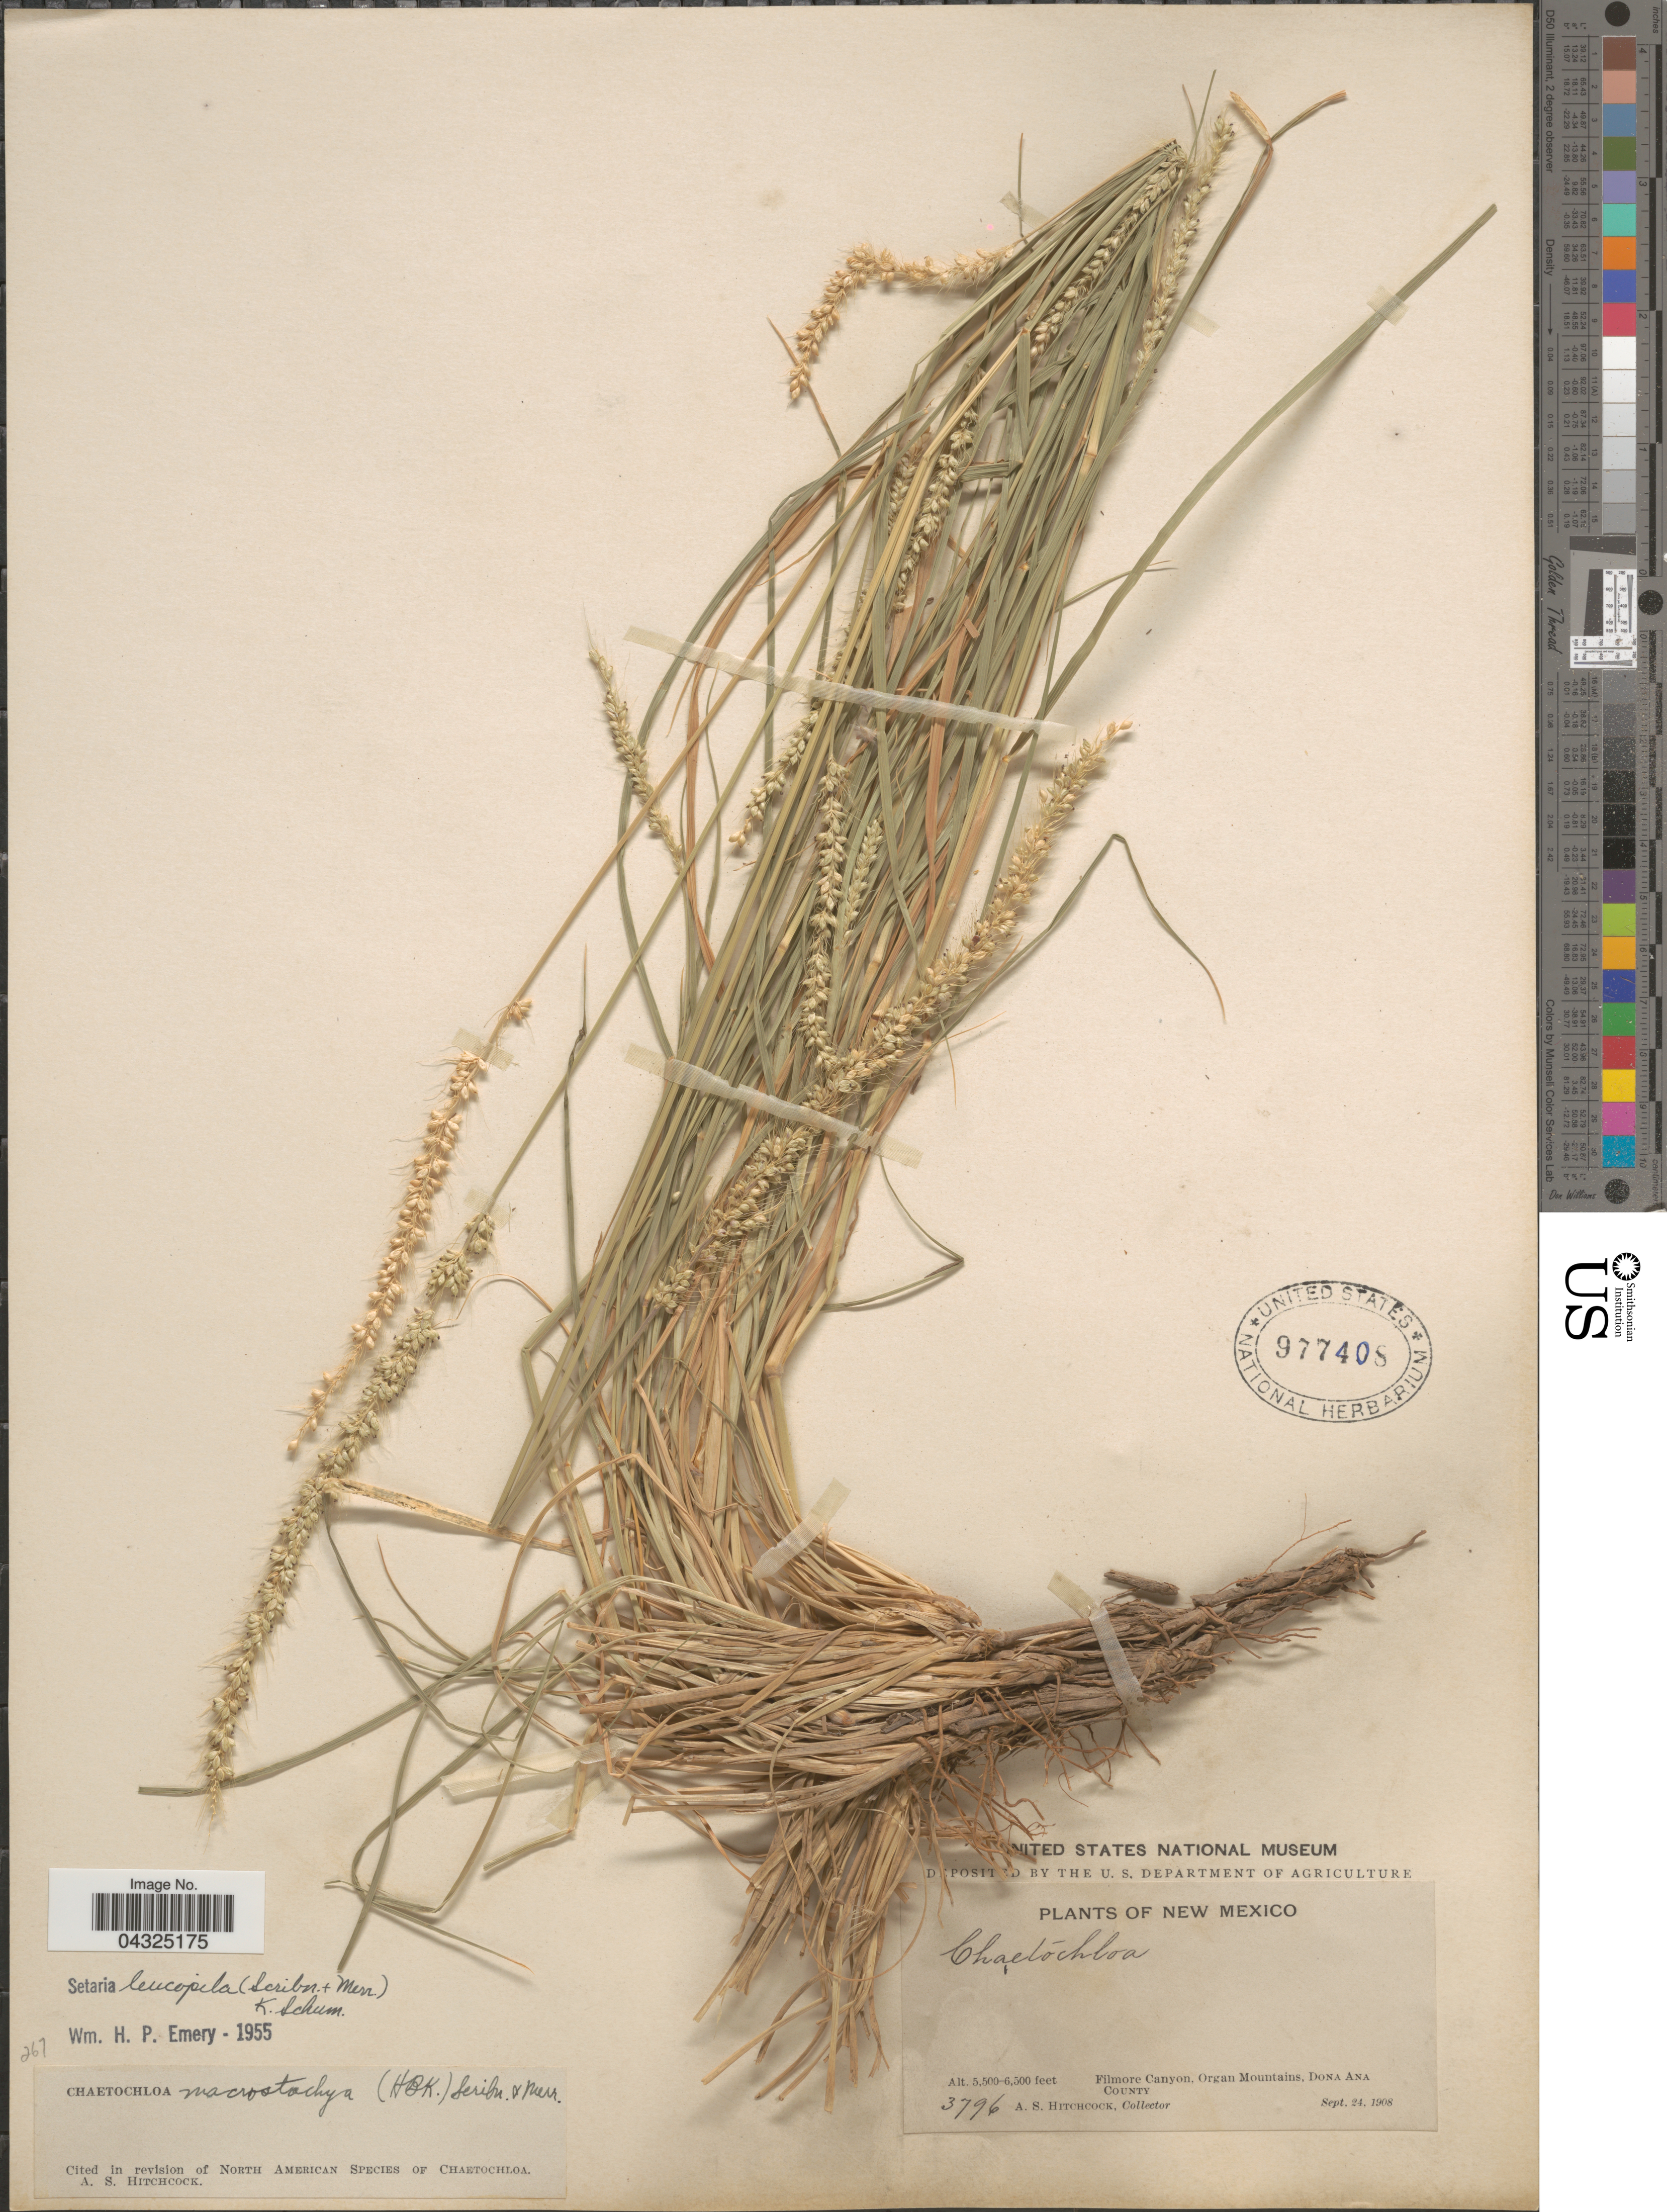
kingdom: Plantae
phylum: Tracheophyta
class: Liliopsida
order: Poales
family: Poaceae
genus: Setaria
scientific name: Setaria leucopila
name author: (Scribn. & Merr.) K. Schum.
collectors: A. S. Hitchcock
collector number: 3796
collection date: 1908-09-24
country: United States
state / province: New Mexico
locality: Filmore Canyon, Organ Mountains, Dona Ana County.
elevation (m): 1676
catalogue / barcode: US 977408